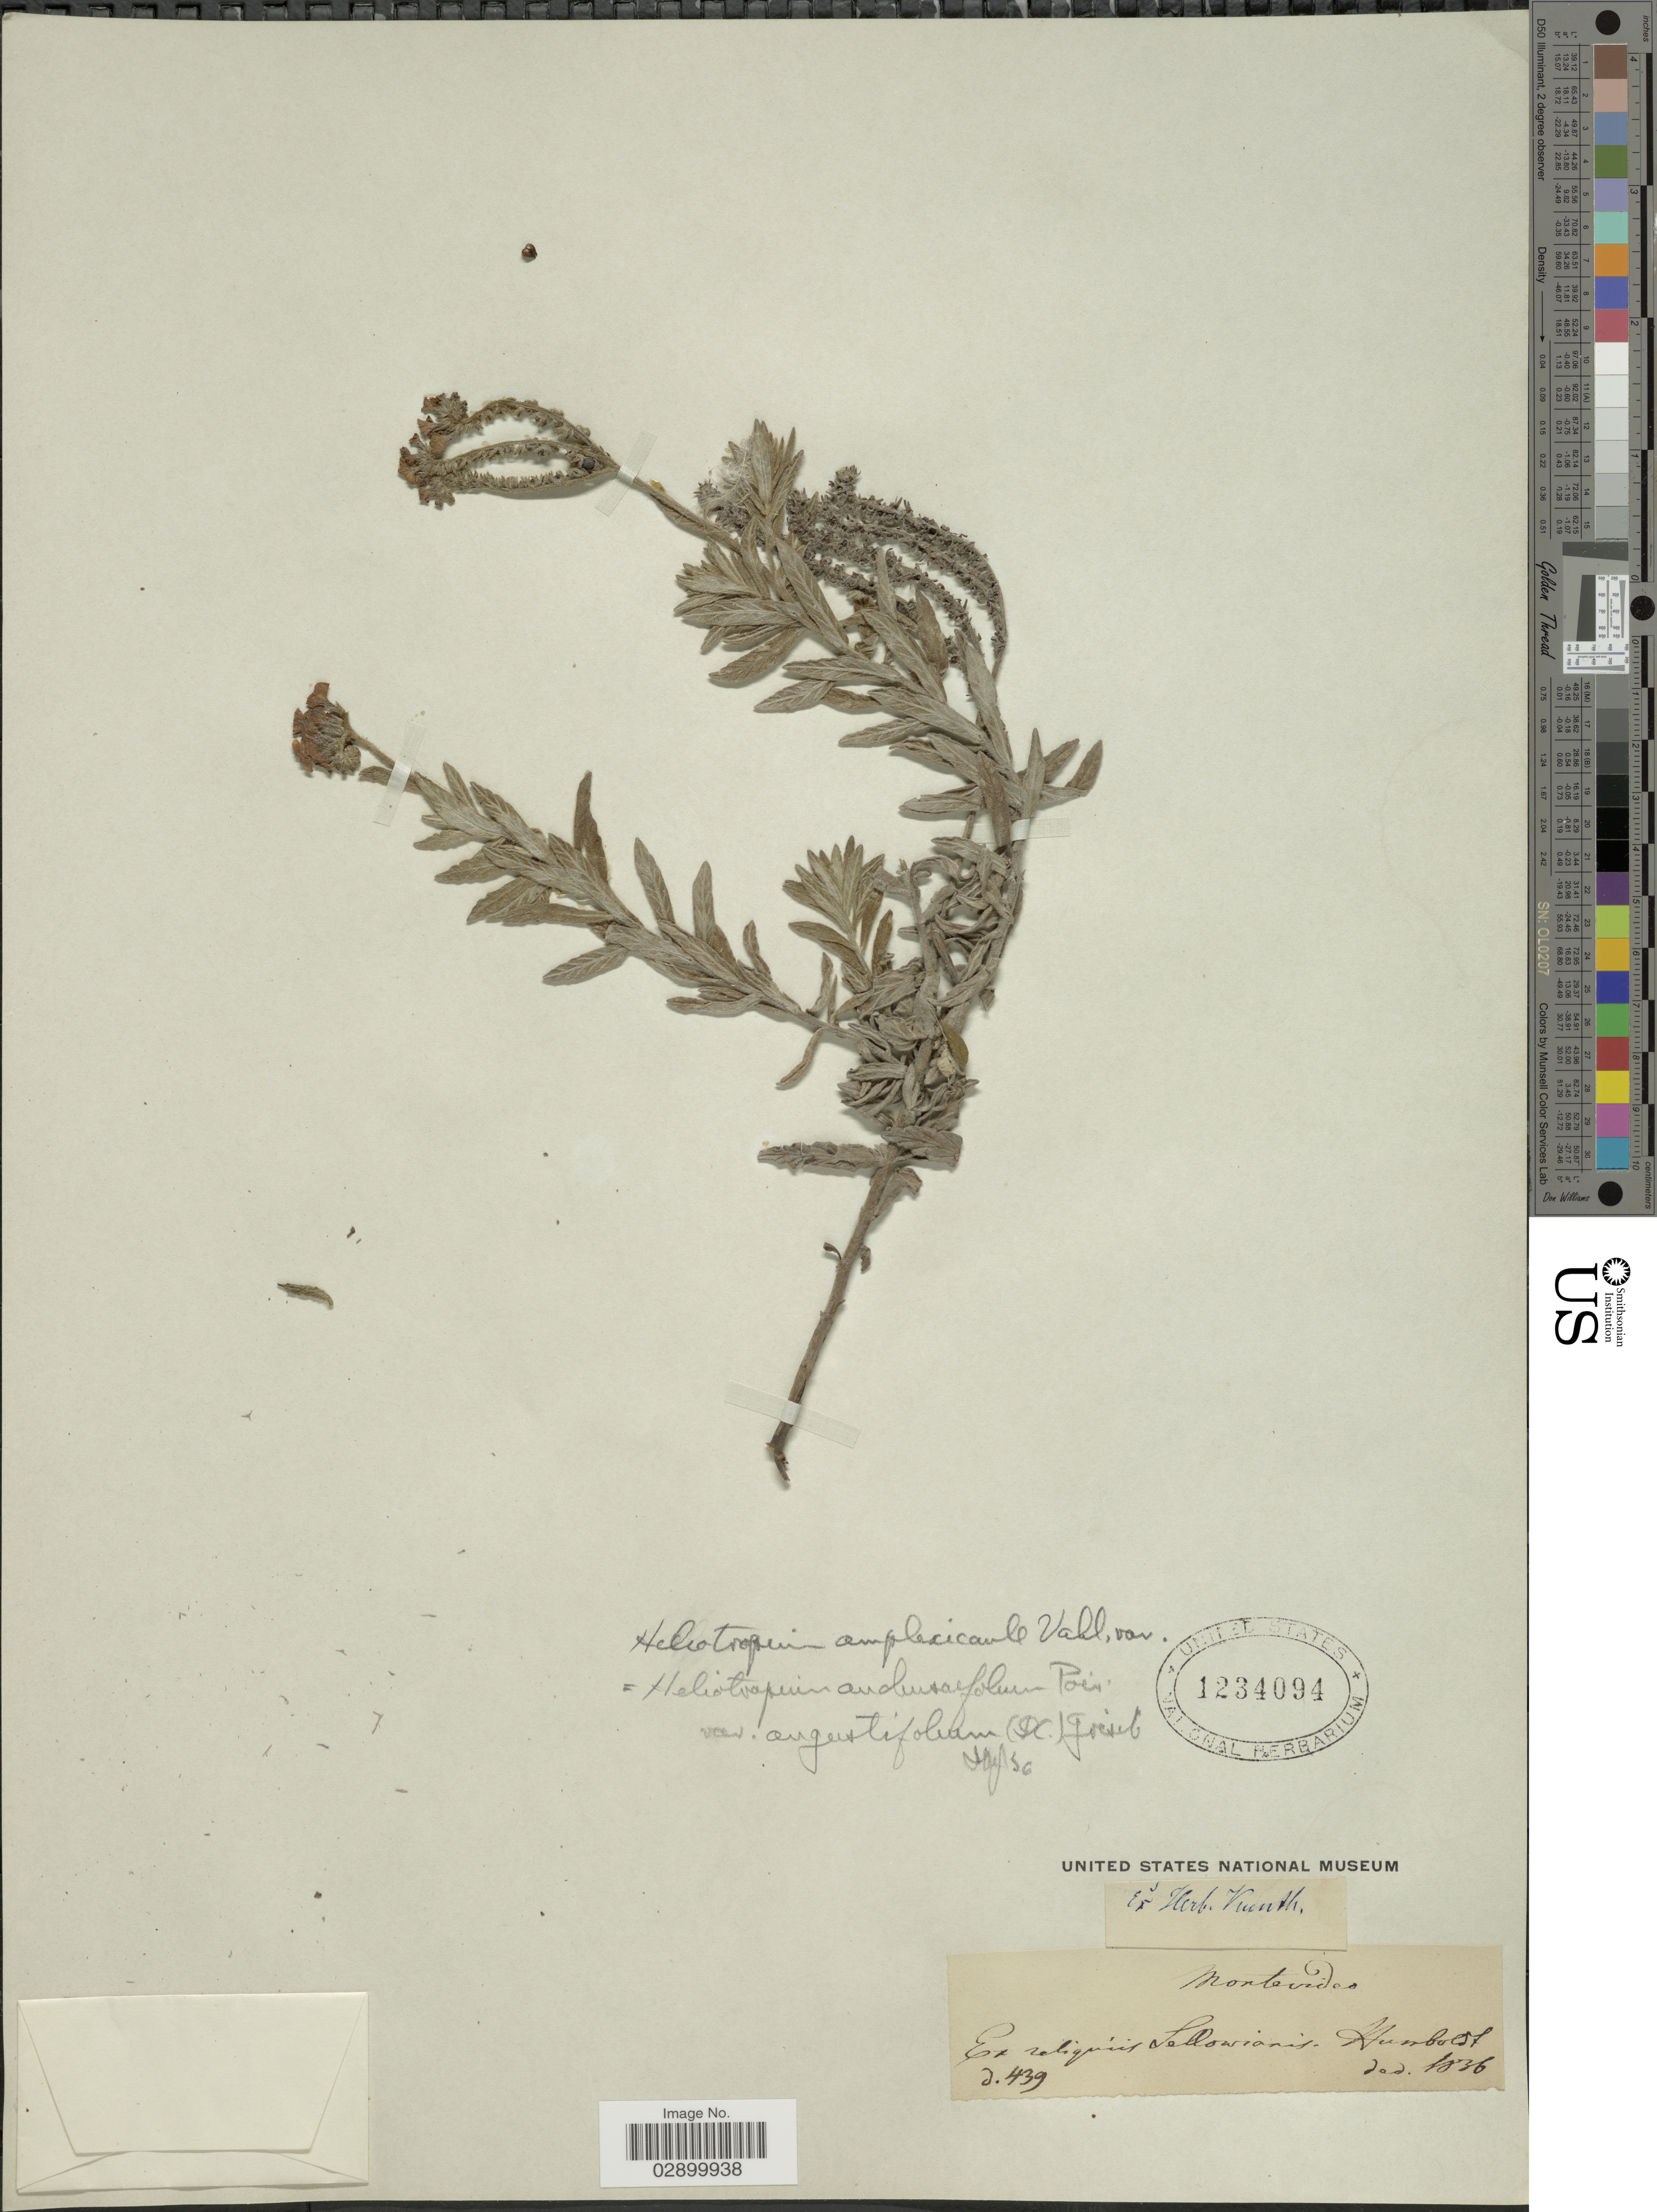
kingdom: Plantae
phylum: Tracheophyta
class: Magnoliopsida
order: Boraginales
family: Heliotropiaceae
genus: Heliotropium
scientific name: Heliotropium amplexicaule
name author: Vahl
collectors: Ex herb. Kunth.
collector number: d439*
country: Uruguay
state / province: Montevideo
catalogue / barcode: US 1234094